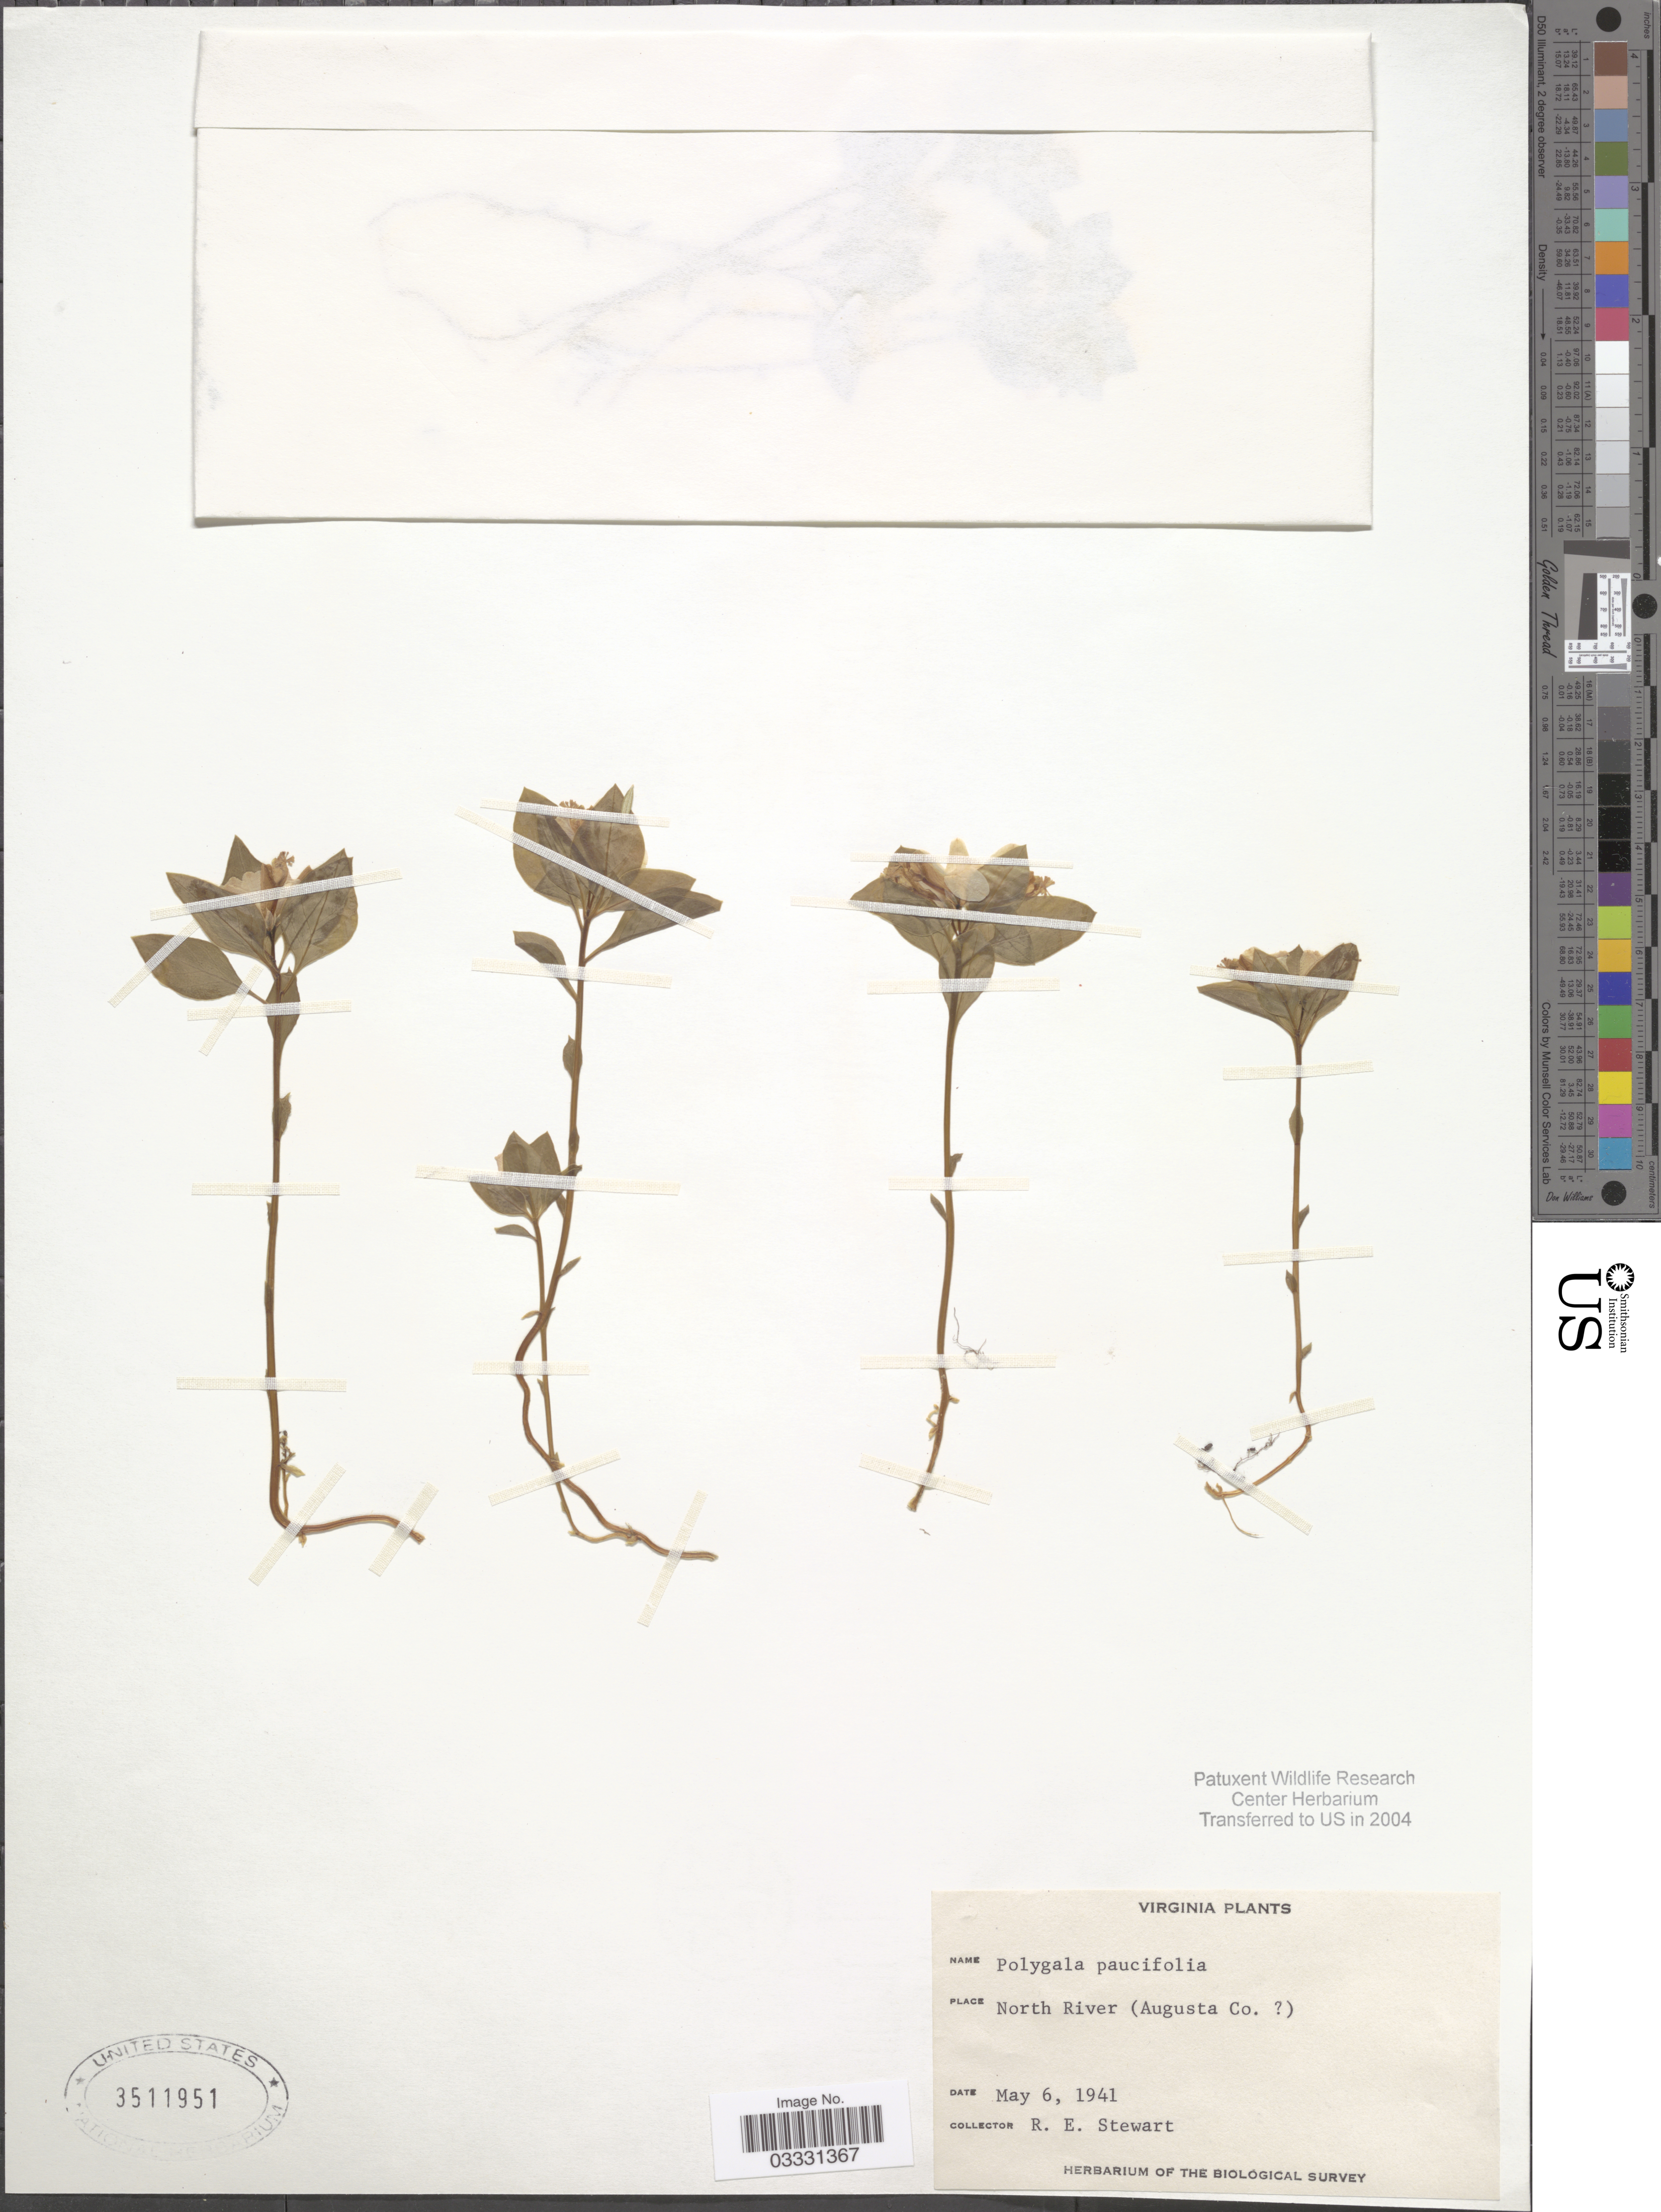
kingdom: Plantae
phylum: Tracheophyta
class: Magnoliopsida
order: Fabales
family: Polygalaceae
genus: Polygaloides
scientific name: Polygaloides paucifolia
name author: (Willd.) J.R. Abbott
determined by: Strong, Mark T., (BOT), Smithsonian Institution - National Museum of Natural History (UNITED STATES)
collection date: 1941-05-06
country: United States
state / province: Virginia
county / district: Augusta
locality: North River (Augusta Co. [unsure placement])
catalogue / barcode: US 3511951